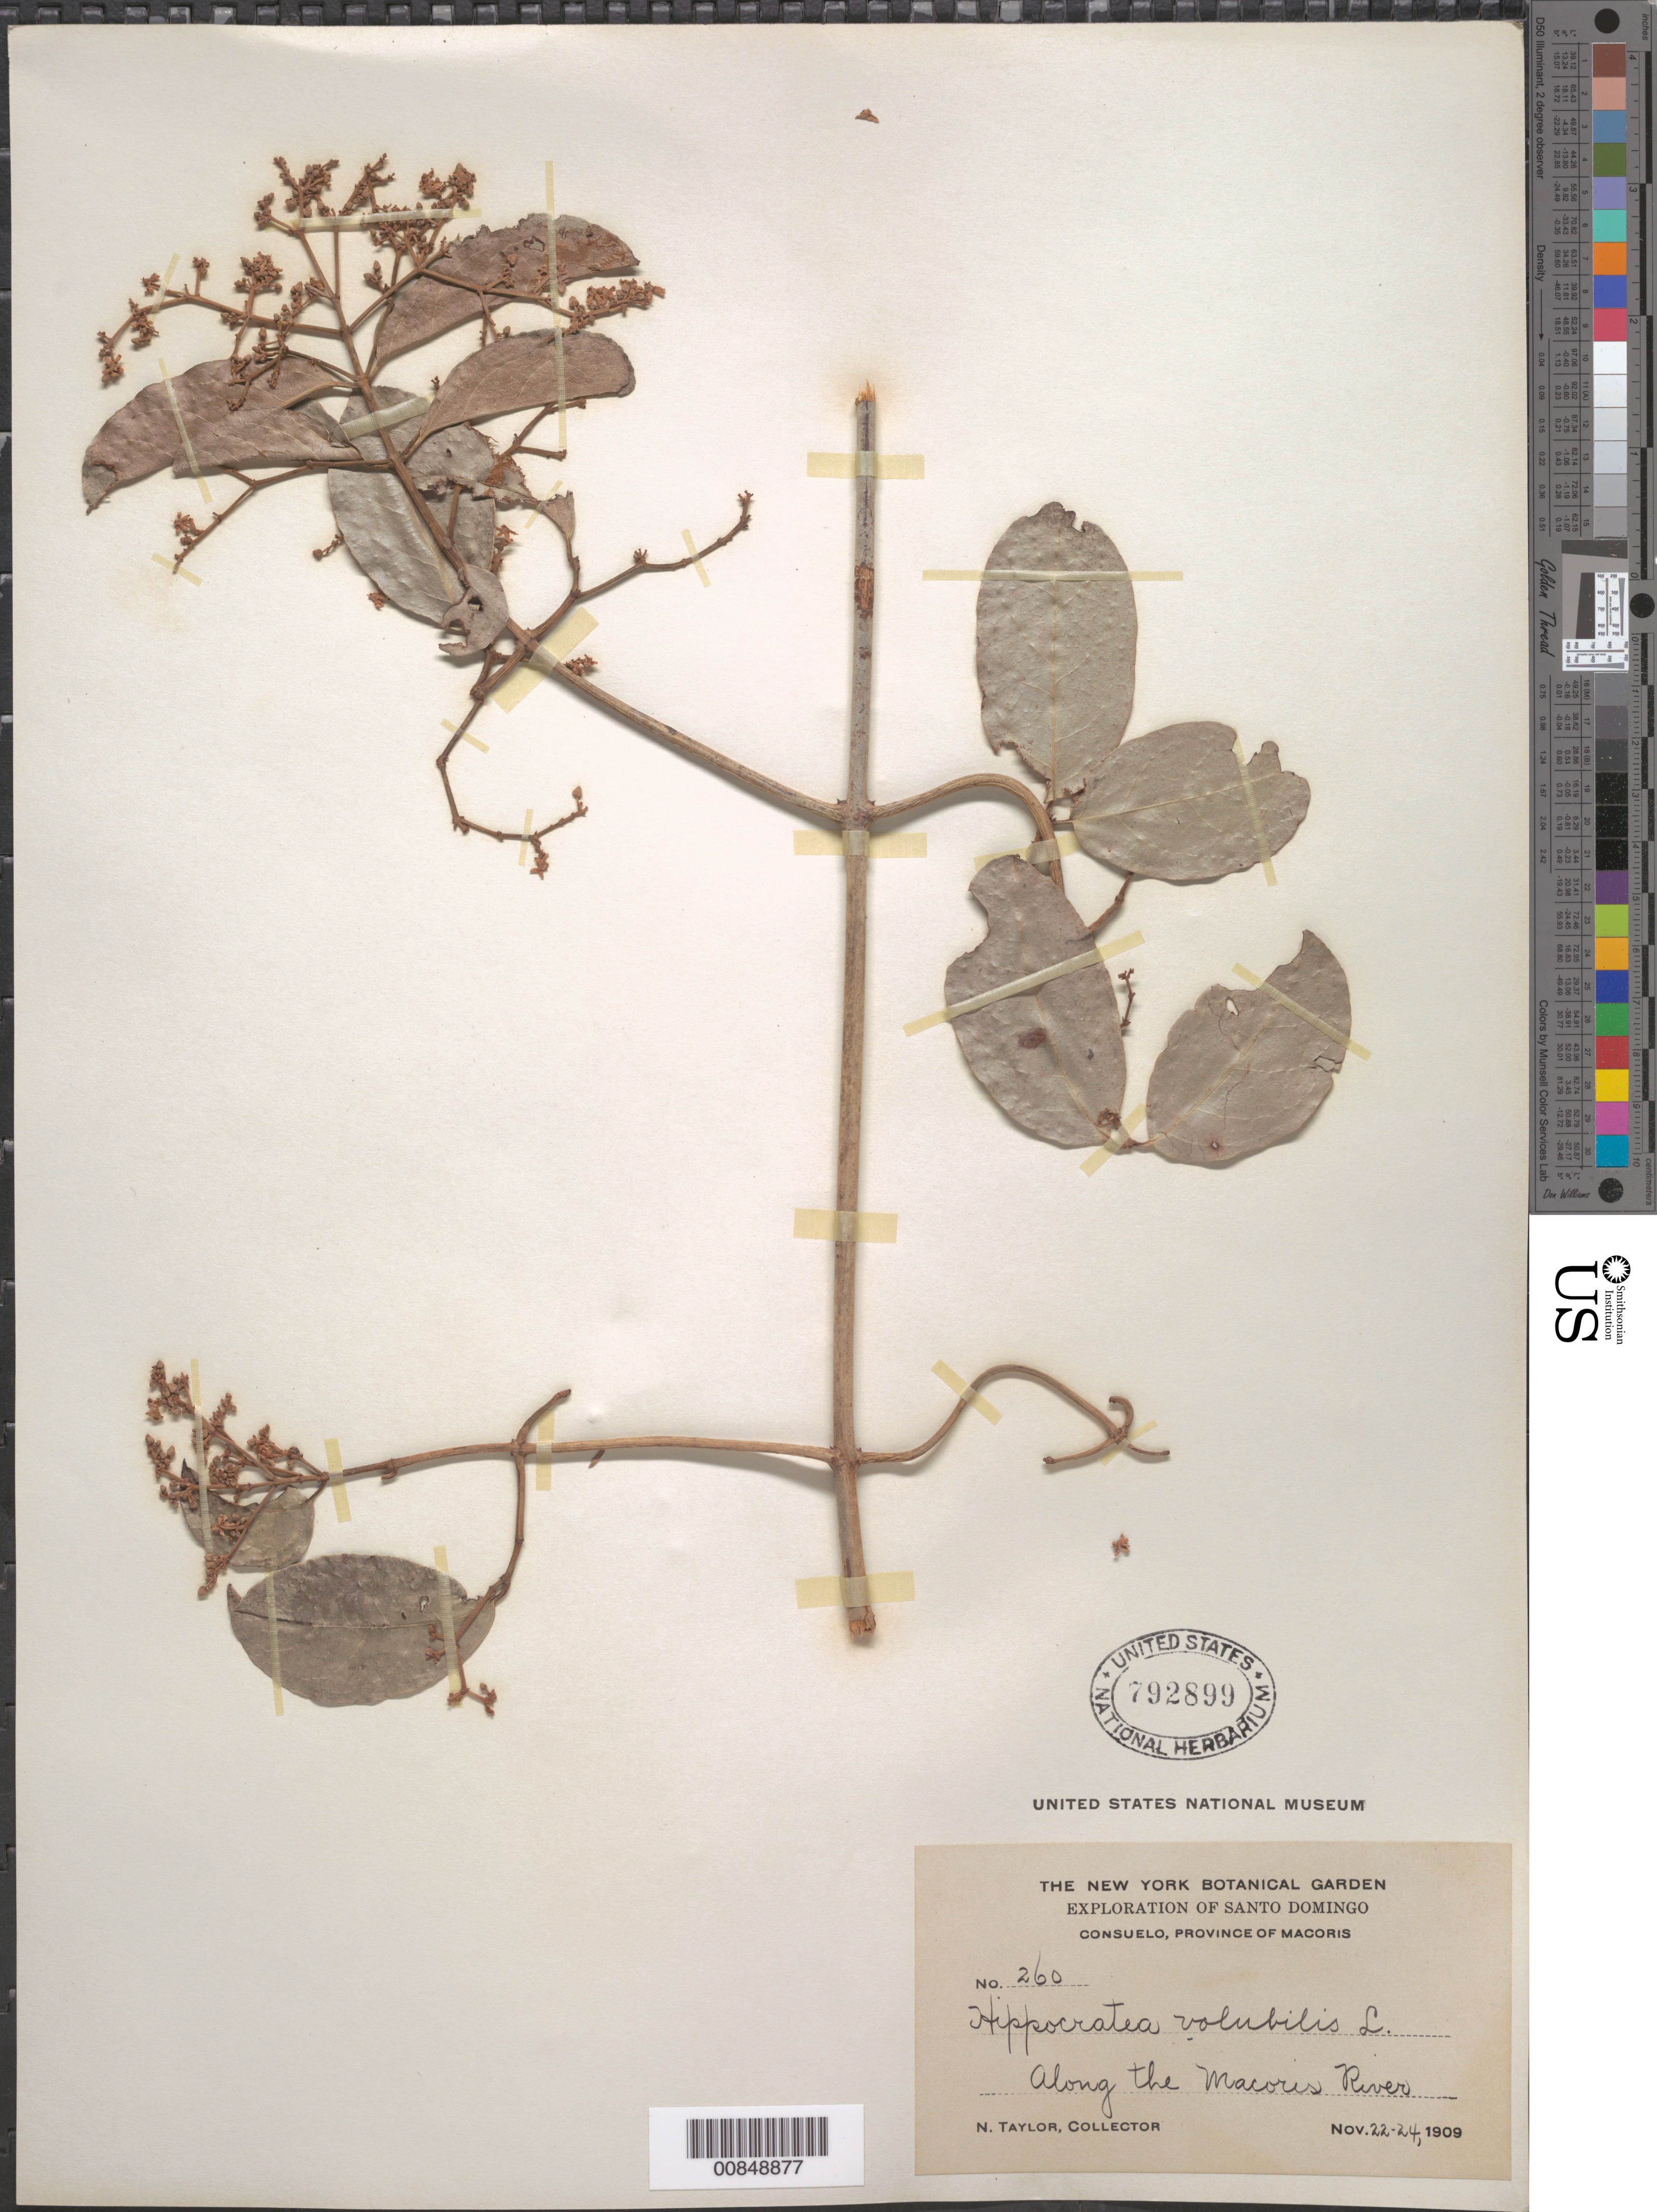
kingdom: Plantae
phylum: Tracheophyta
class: Magnoliopsida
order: Celastrales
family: Celastraceae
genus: Hippocratea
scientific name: Hippocratea volubilis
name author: L.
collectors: N. Taylor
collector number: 260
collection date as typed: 22 Nov 1909 to 24 Nov 1909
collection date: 1909-11-22/1909-11-24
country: Dominican Republic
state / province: San Pedro de Macoris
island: Hispaniola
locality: Consuelo, along the Macoris River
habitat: Along river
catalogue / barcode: US 792899